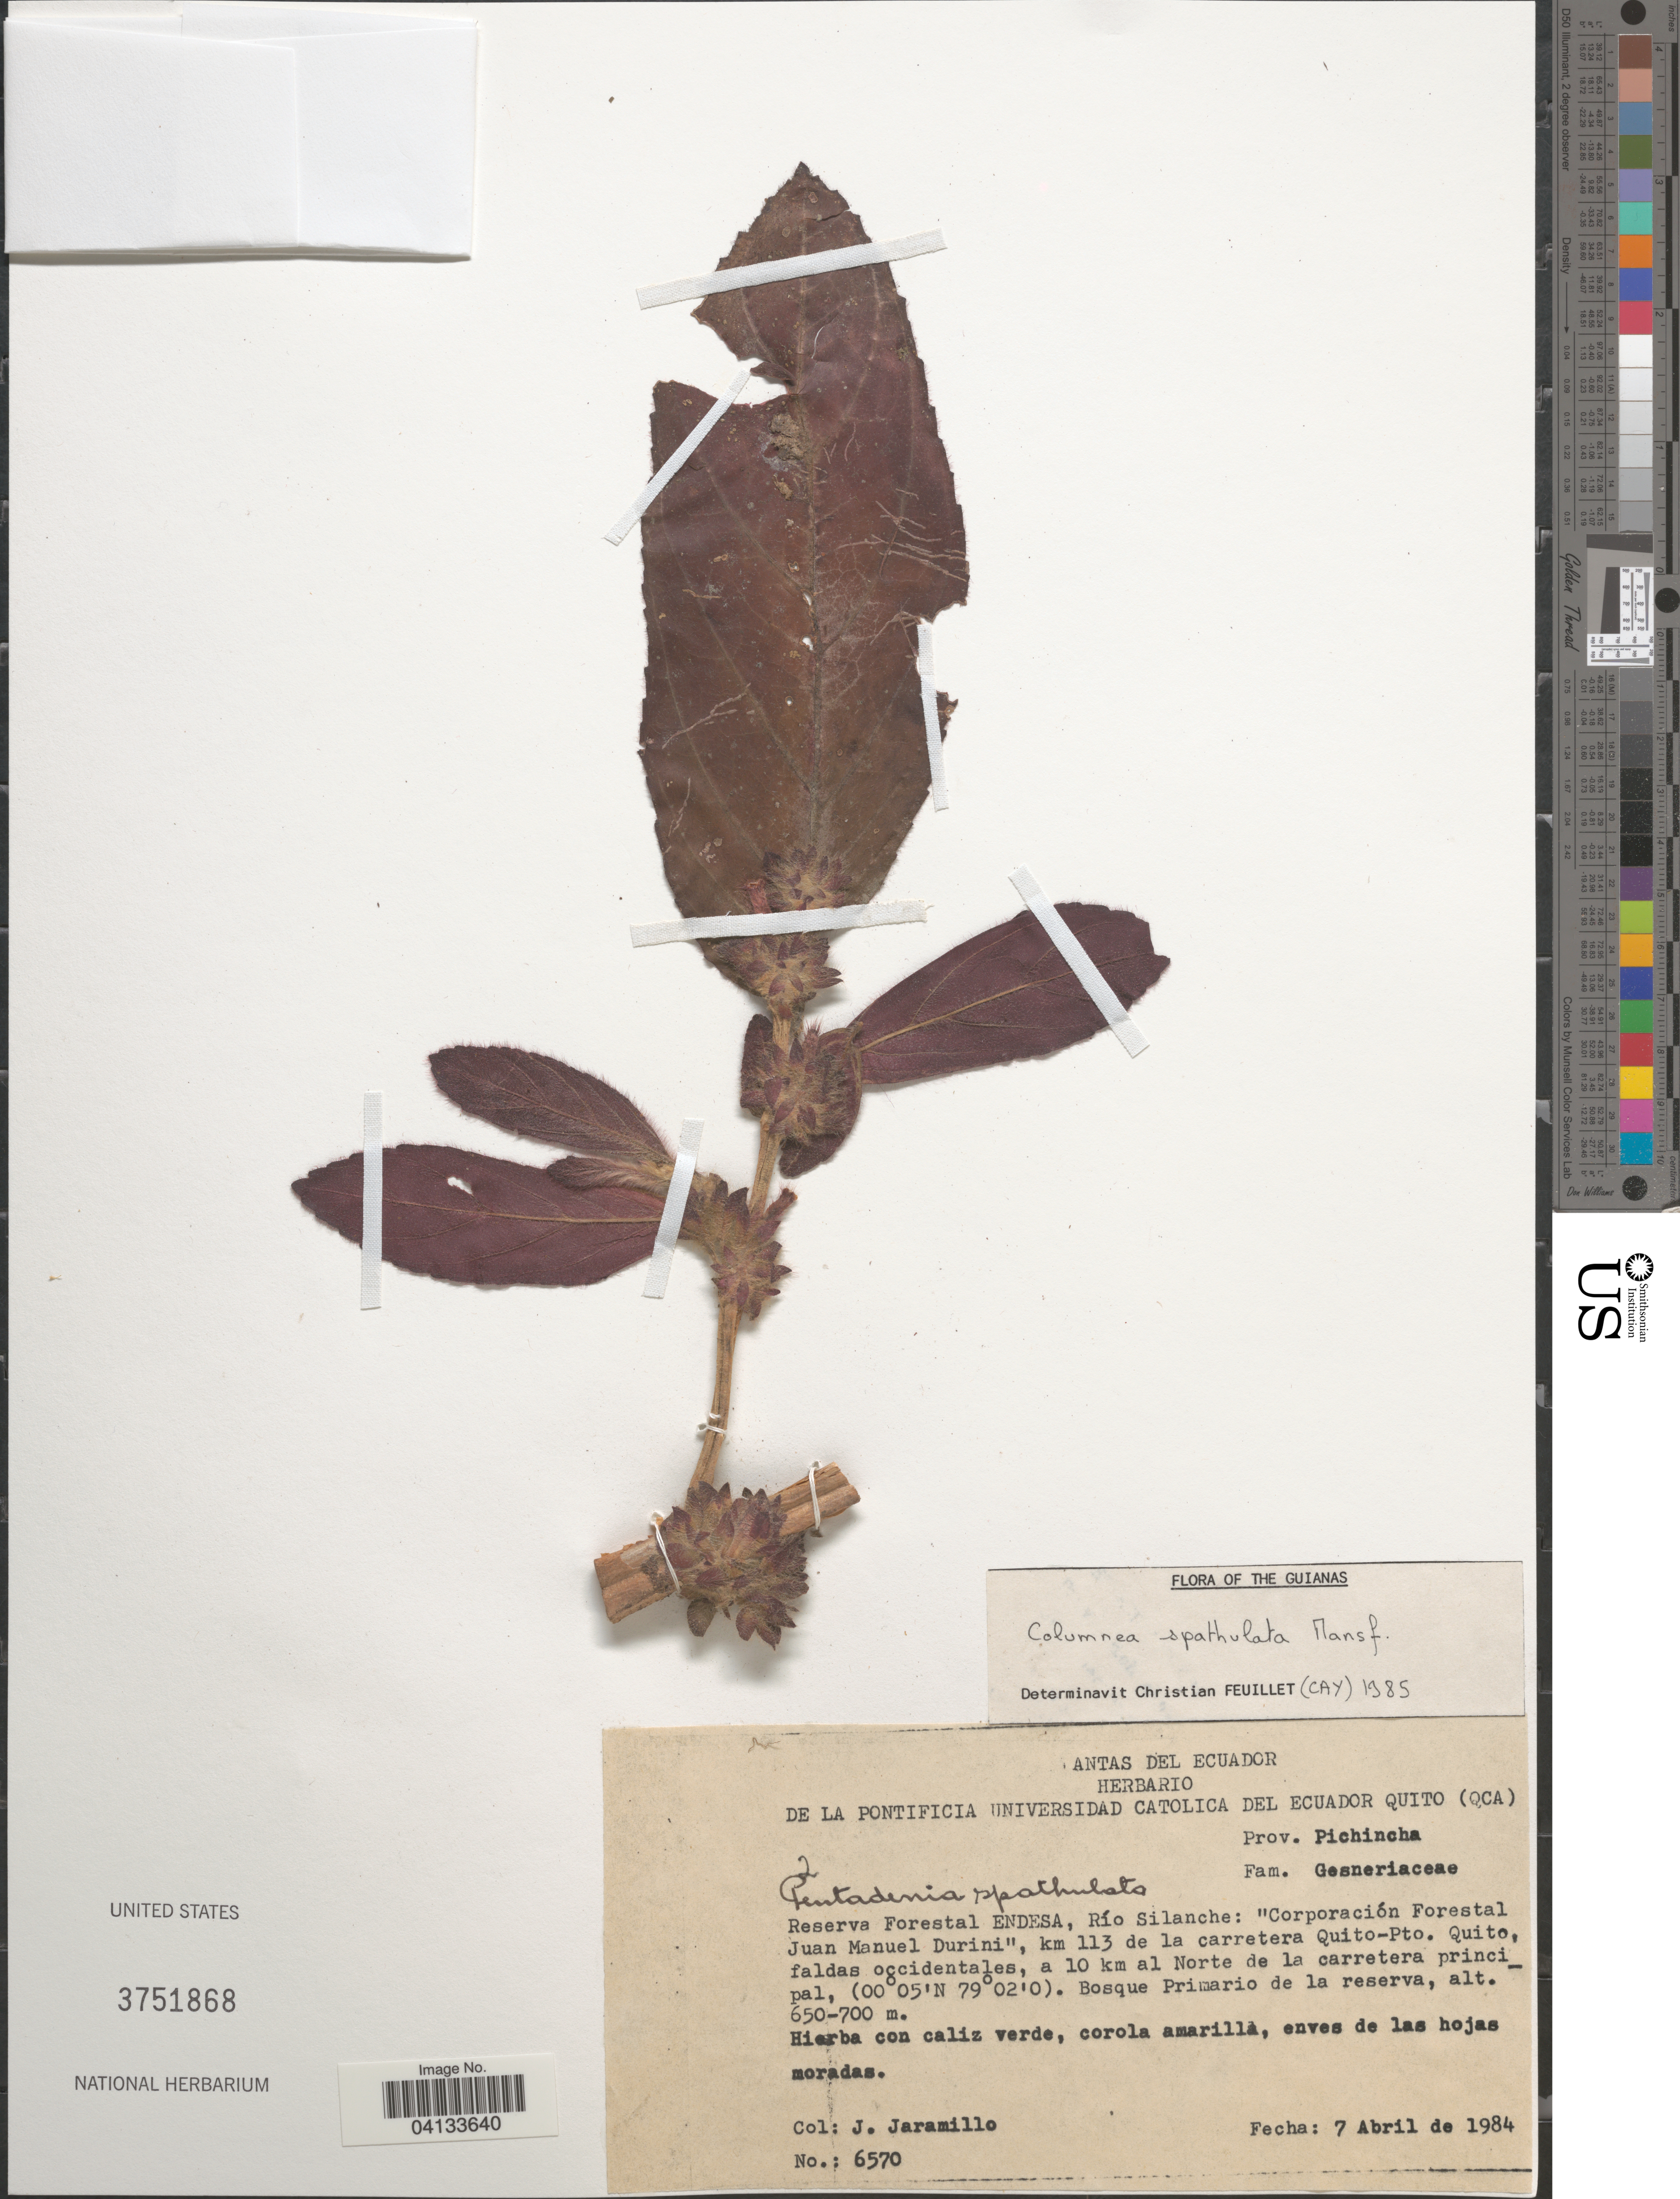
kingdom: Plantae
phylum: Tracheophyta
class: Magnoliopsida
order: Lamiales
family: Gesneriaceae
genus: Columnea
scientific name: Columnea spathulata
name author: Mansf.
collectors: J. Jaramillo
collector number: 6570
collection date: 1984-04-07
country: Ecuador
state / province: Pichincha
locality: Reserva Forestal ENDESA, Río Silanche: "Corporación Forestal Juan Manuel Durini", km 113 de la carretera Quito-Pto. Quito, faldas occidentales, a 10 km al Norte de la carretera principal.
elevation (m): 650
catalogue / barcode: US 3751868